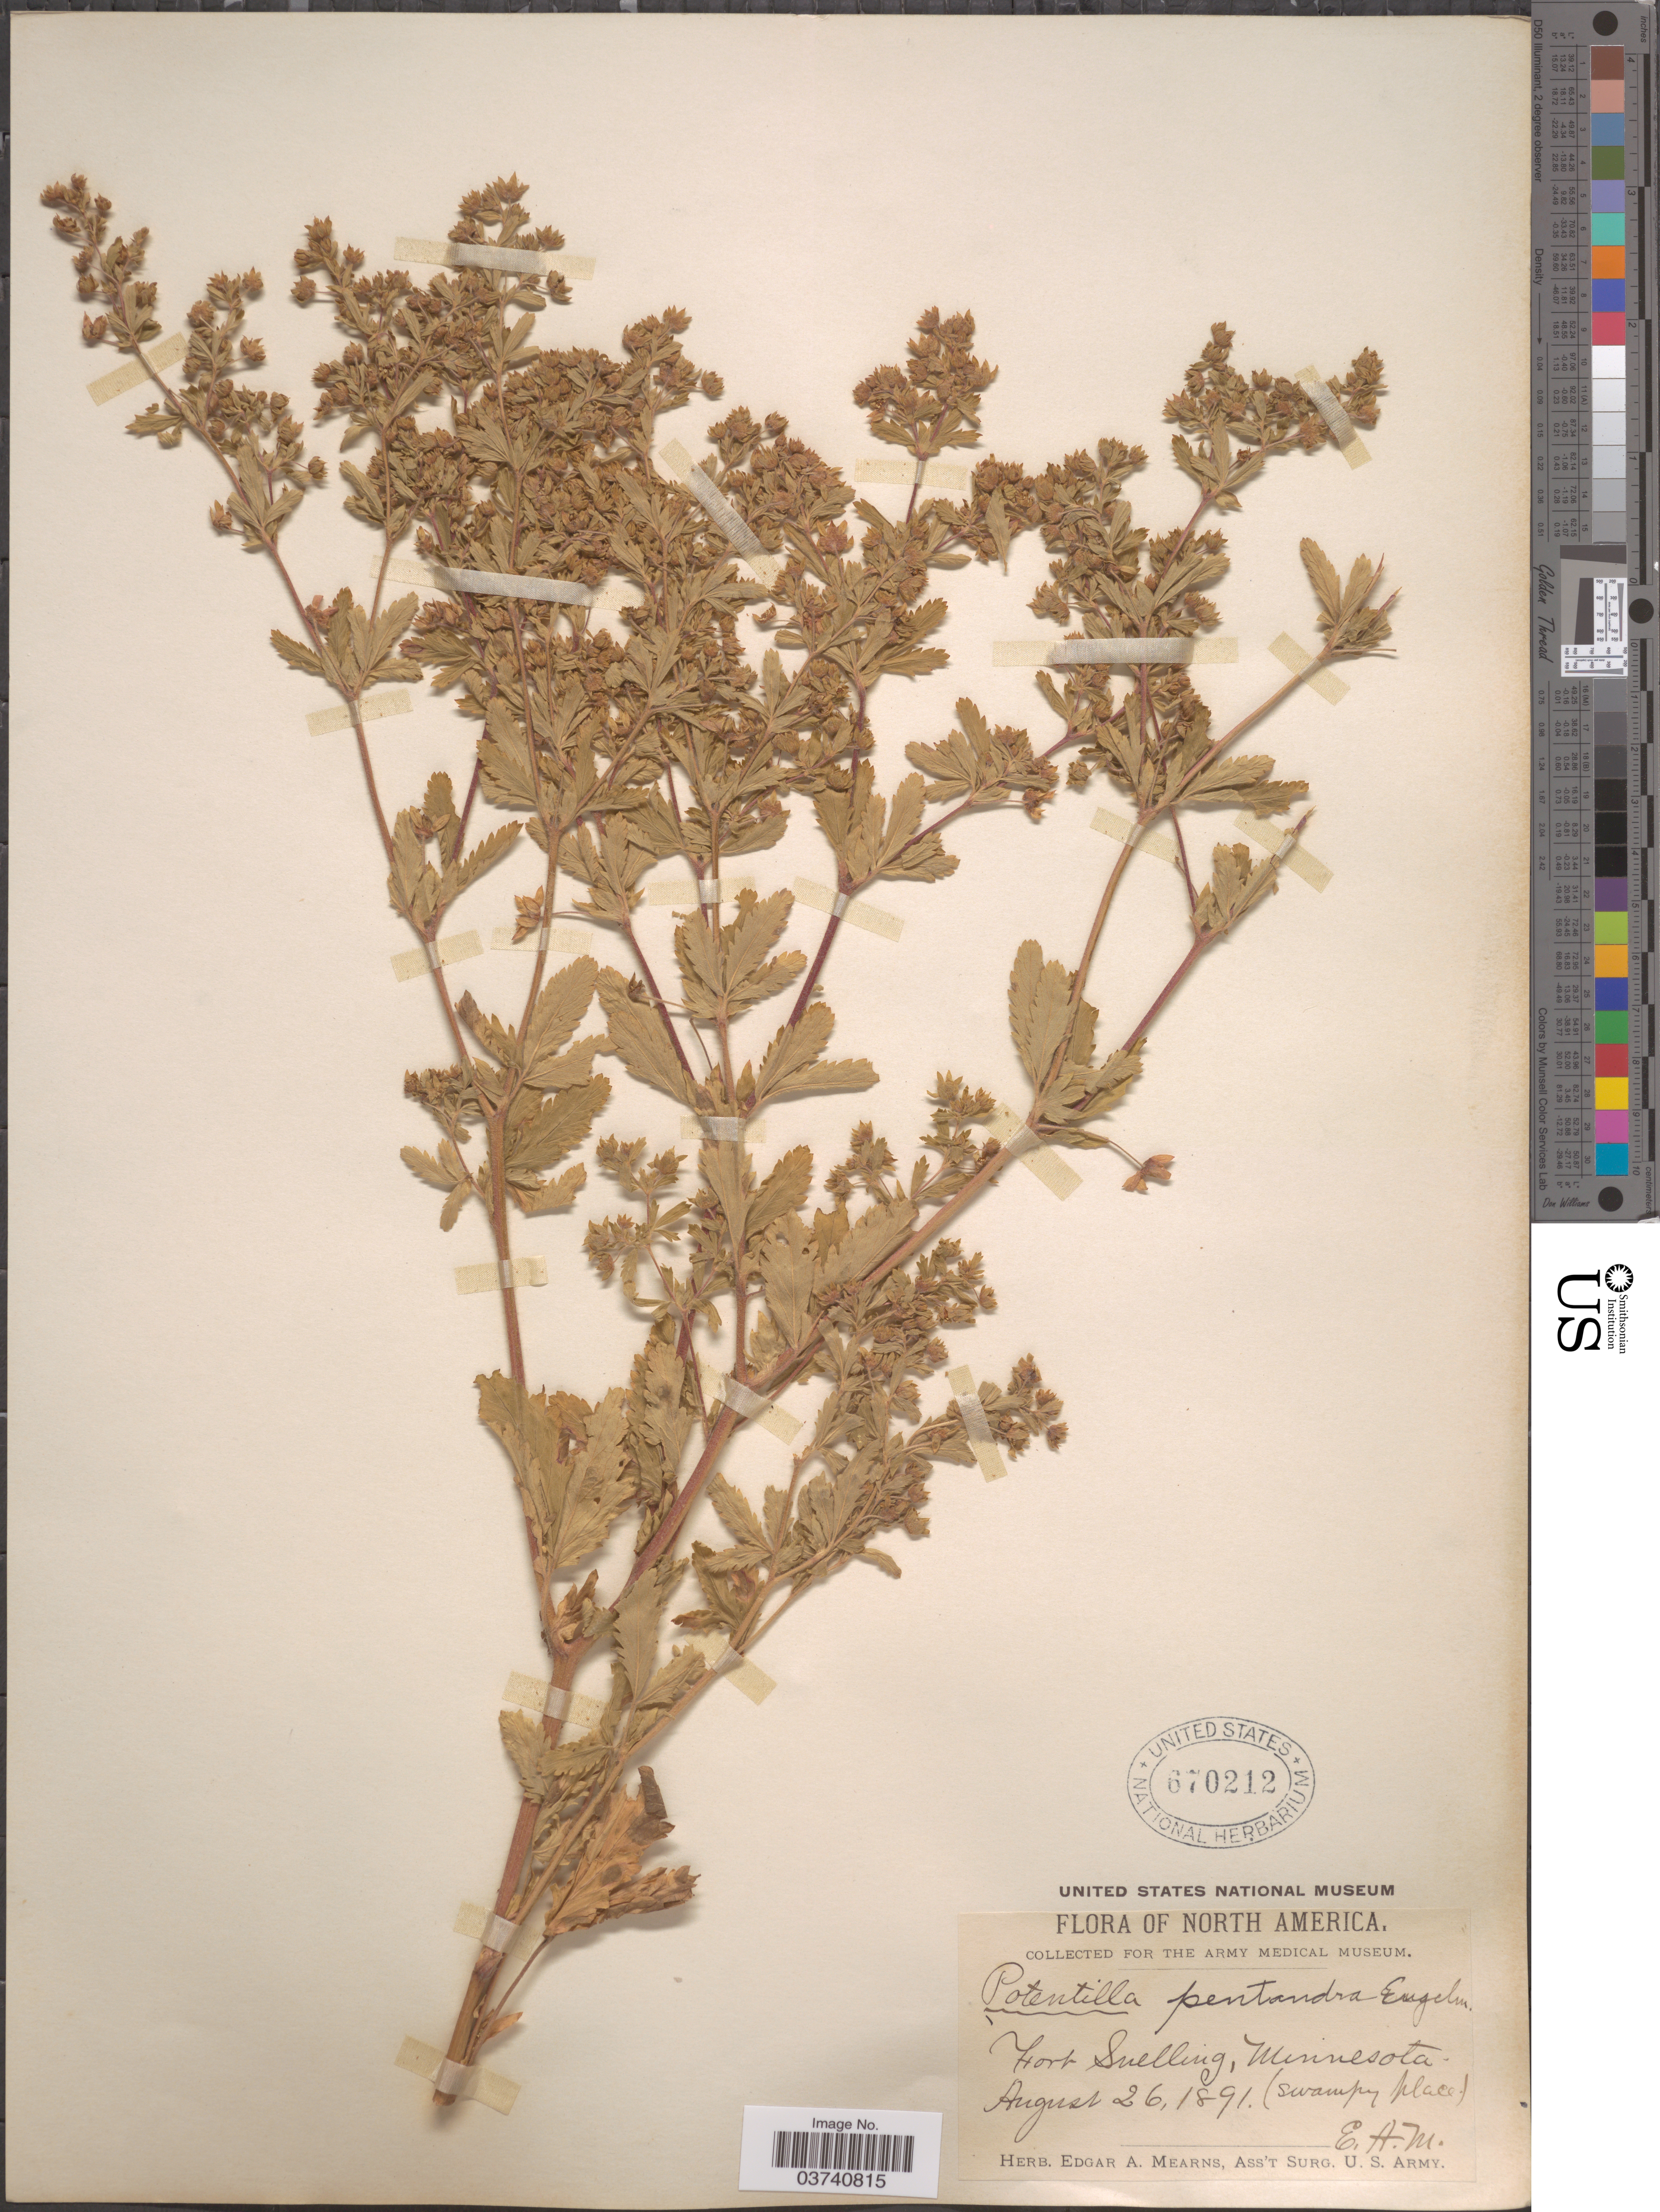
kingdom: Plantae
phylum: Tracheophyta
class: Magnoliopsida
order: Rosales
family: Rosaceae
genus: Potentilla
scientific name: Potentilla pentandra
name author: Engelm.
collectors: E. A. Mearns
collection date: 1891-08-26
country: United States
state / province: Minnesota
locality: Fort Snelling.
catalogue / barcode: US 670212